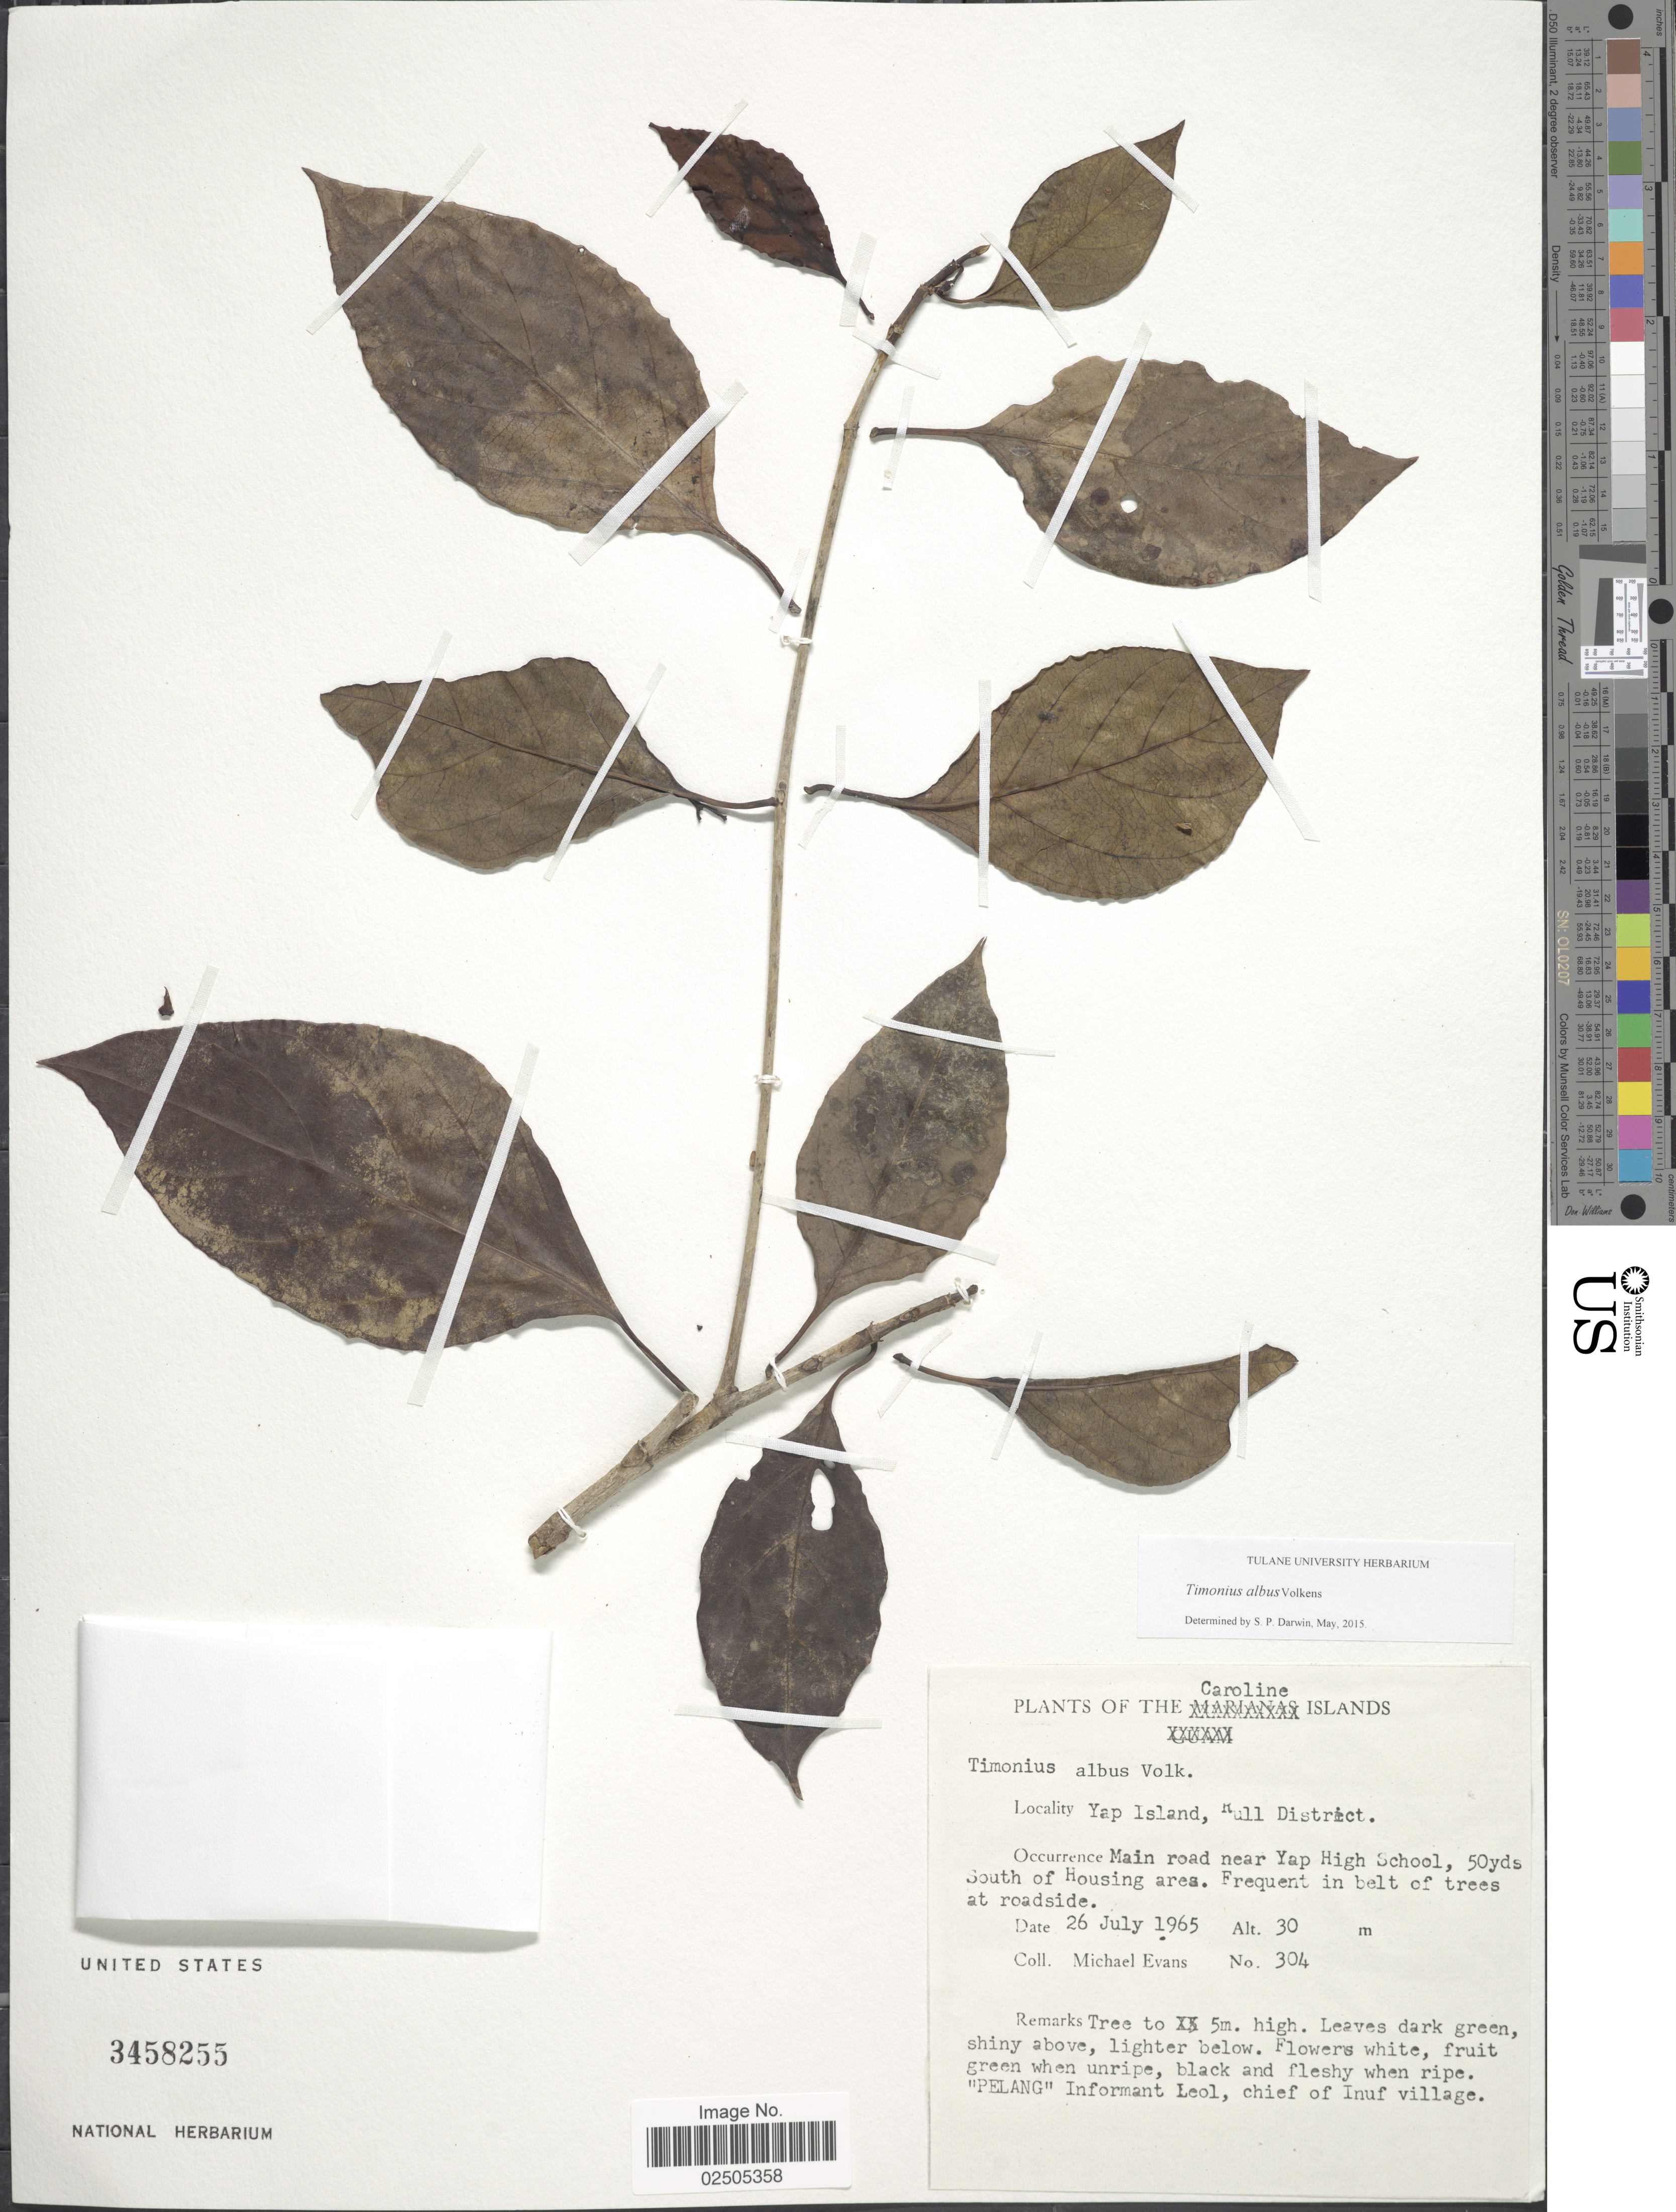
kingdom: Plantae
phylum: Tracheophyta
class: Magnoliopsida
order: Gentianales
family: Rubiaceae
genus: Timonius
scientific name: Timonius albus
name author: Volkens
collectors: M. Evans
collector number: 304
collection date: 1965-07-26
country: Micronesia, Federated States of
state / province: Yap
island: Yap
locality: Caroline Islands, Yap Island, Rull District, Main road near Yap High School, 50 yds South of Housing area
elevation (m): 30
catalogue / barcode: US 3458255